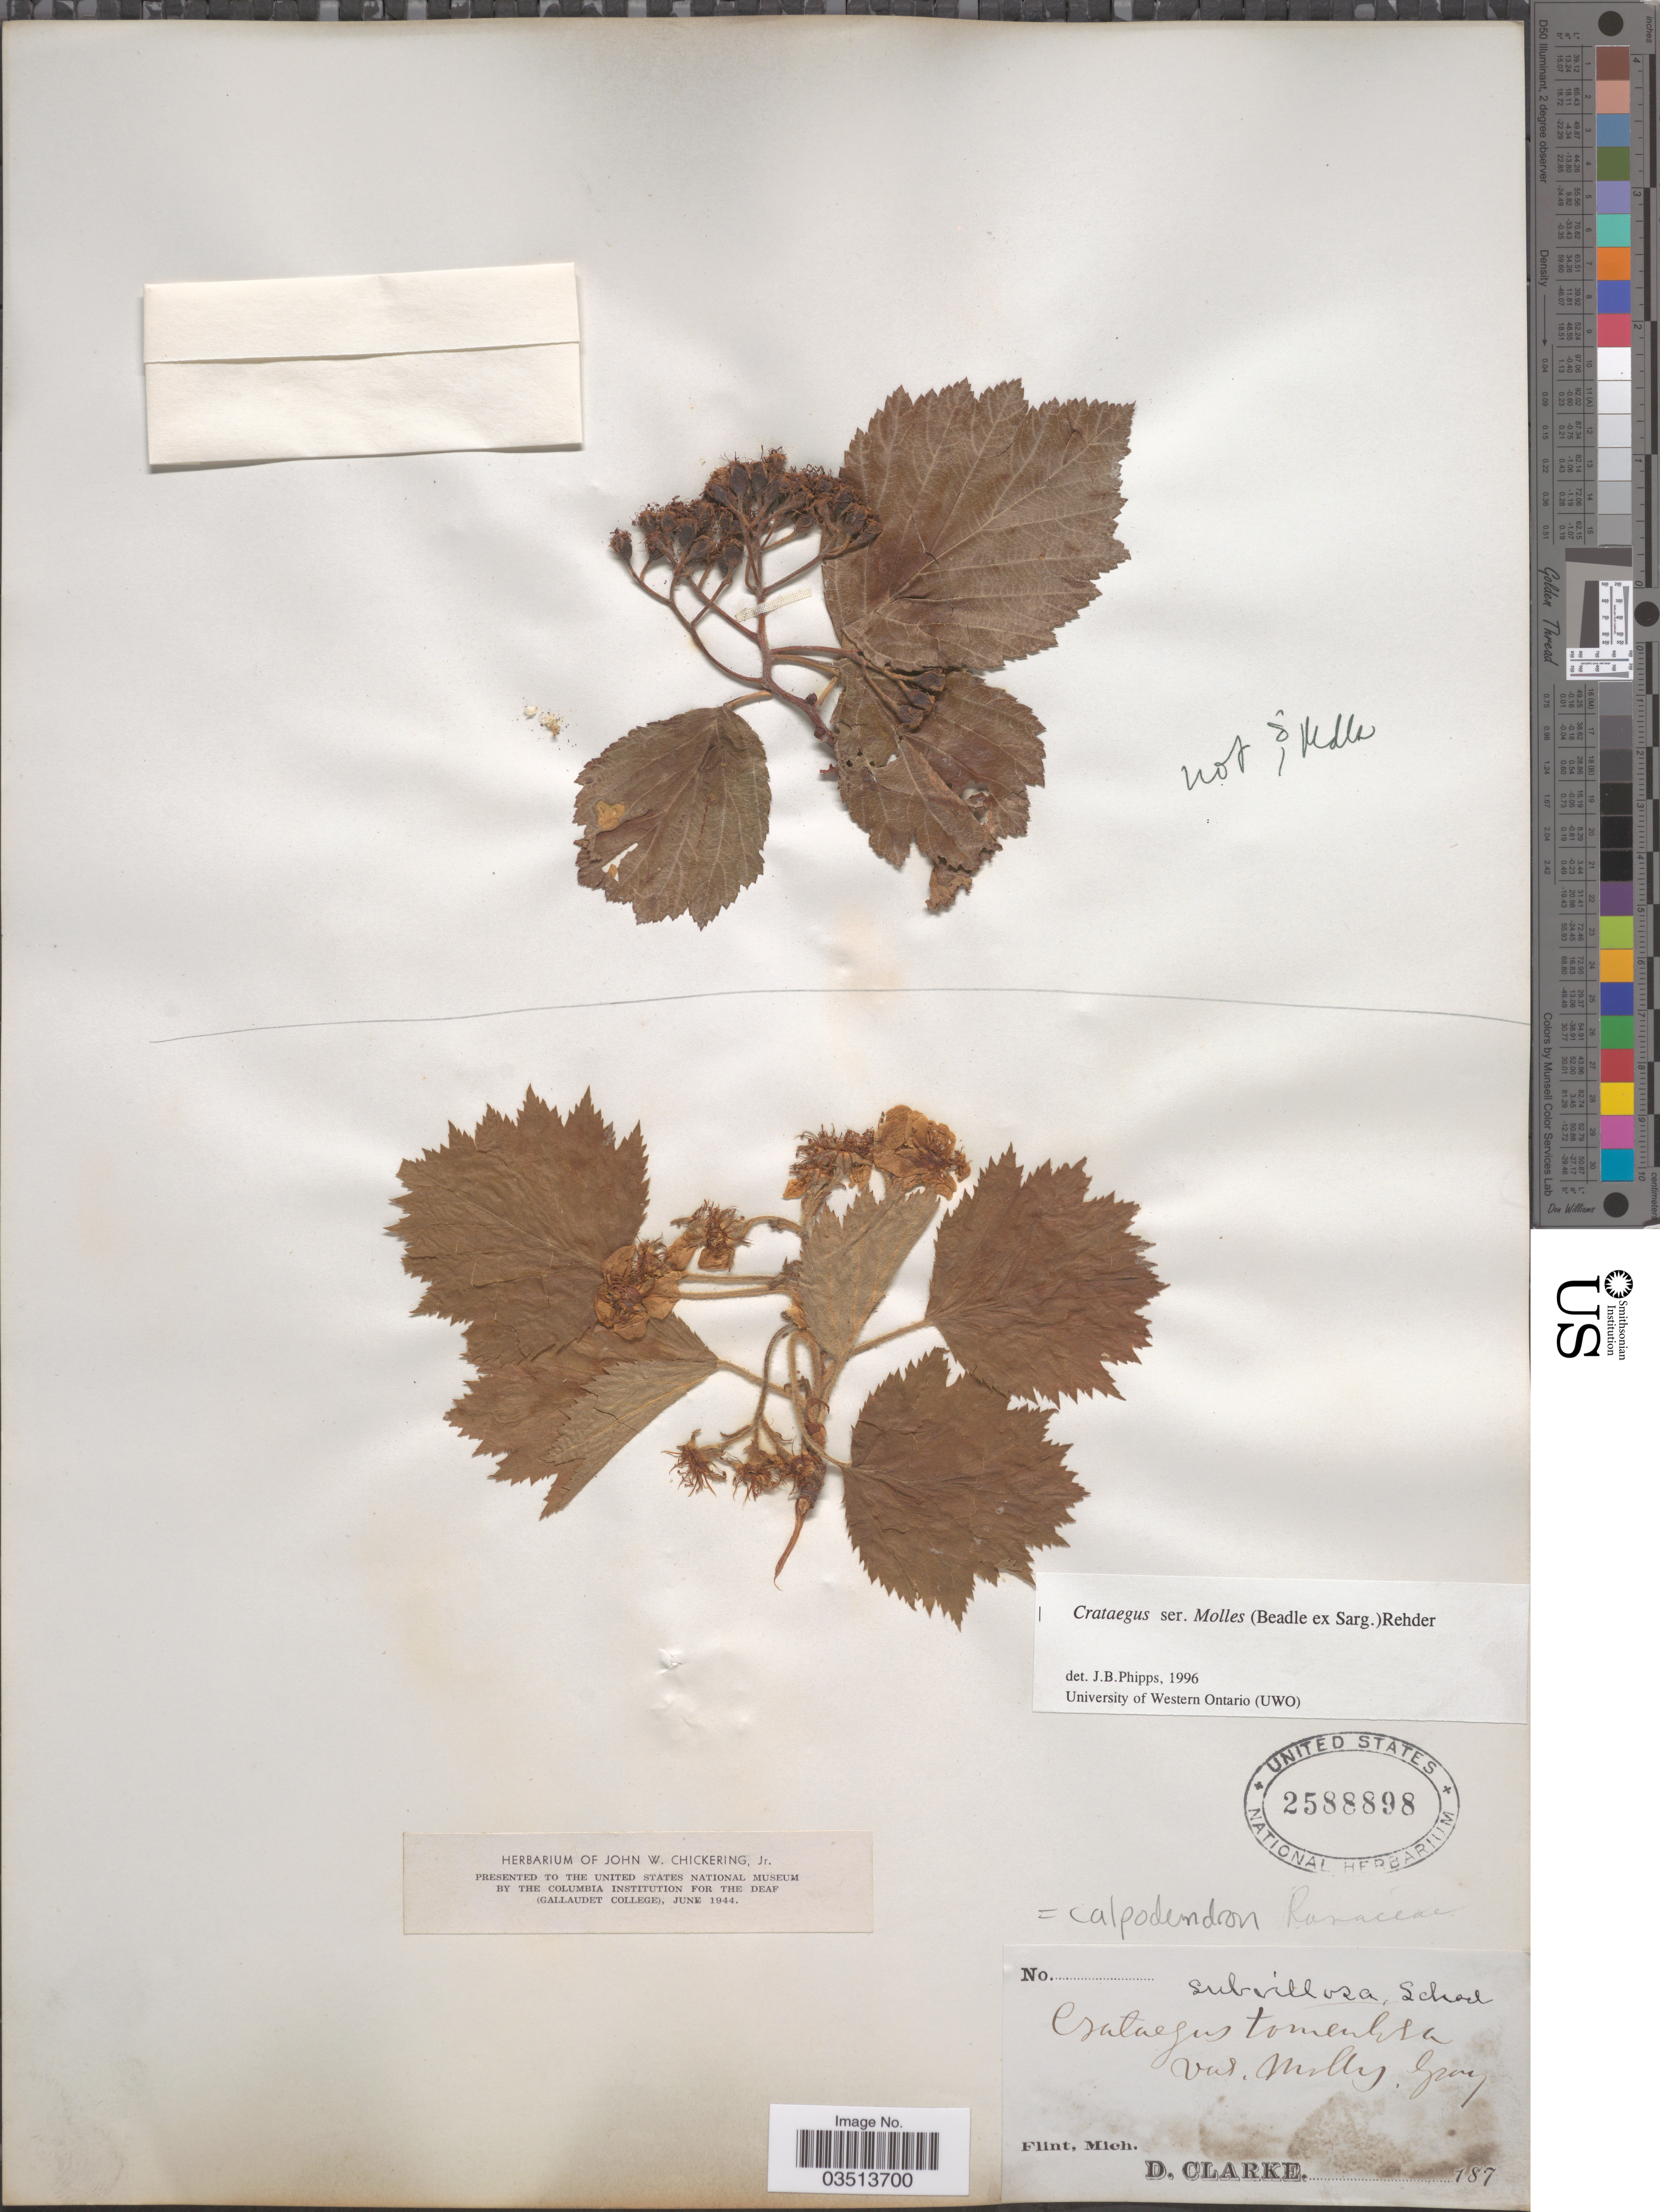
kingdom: Plantae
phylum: Tracheophyta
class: Magnoliopsida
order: Rosales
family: Rosaceae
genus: Crataegus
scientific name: Crataegus calpodendron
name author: (Ehrh.) Medik.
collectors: D. Clarke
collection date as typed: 187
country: United States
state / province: Michigan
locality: Flint.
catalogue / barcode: US 2588898